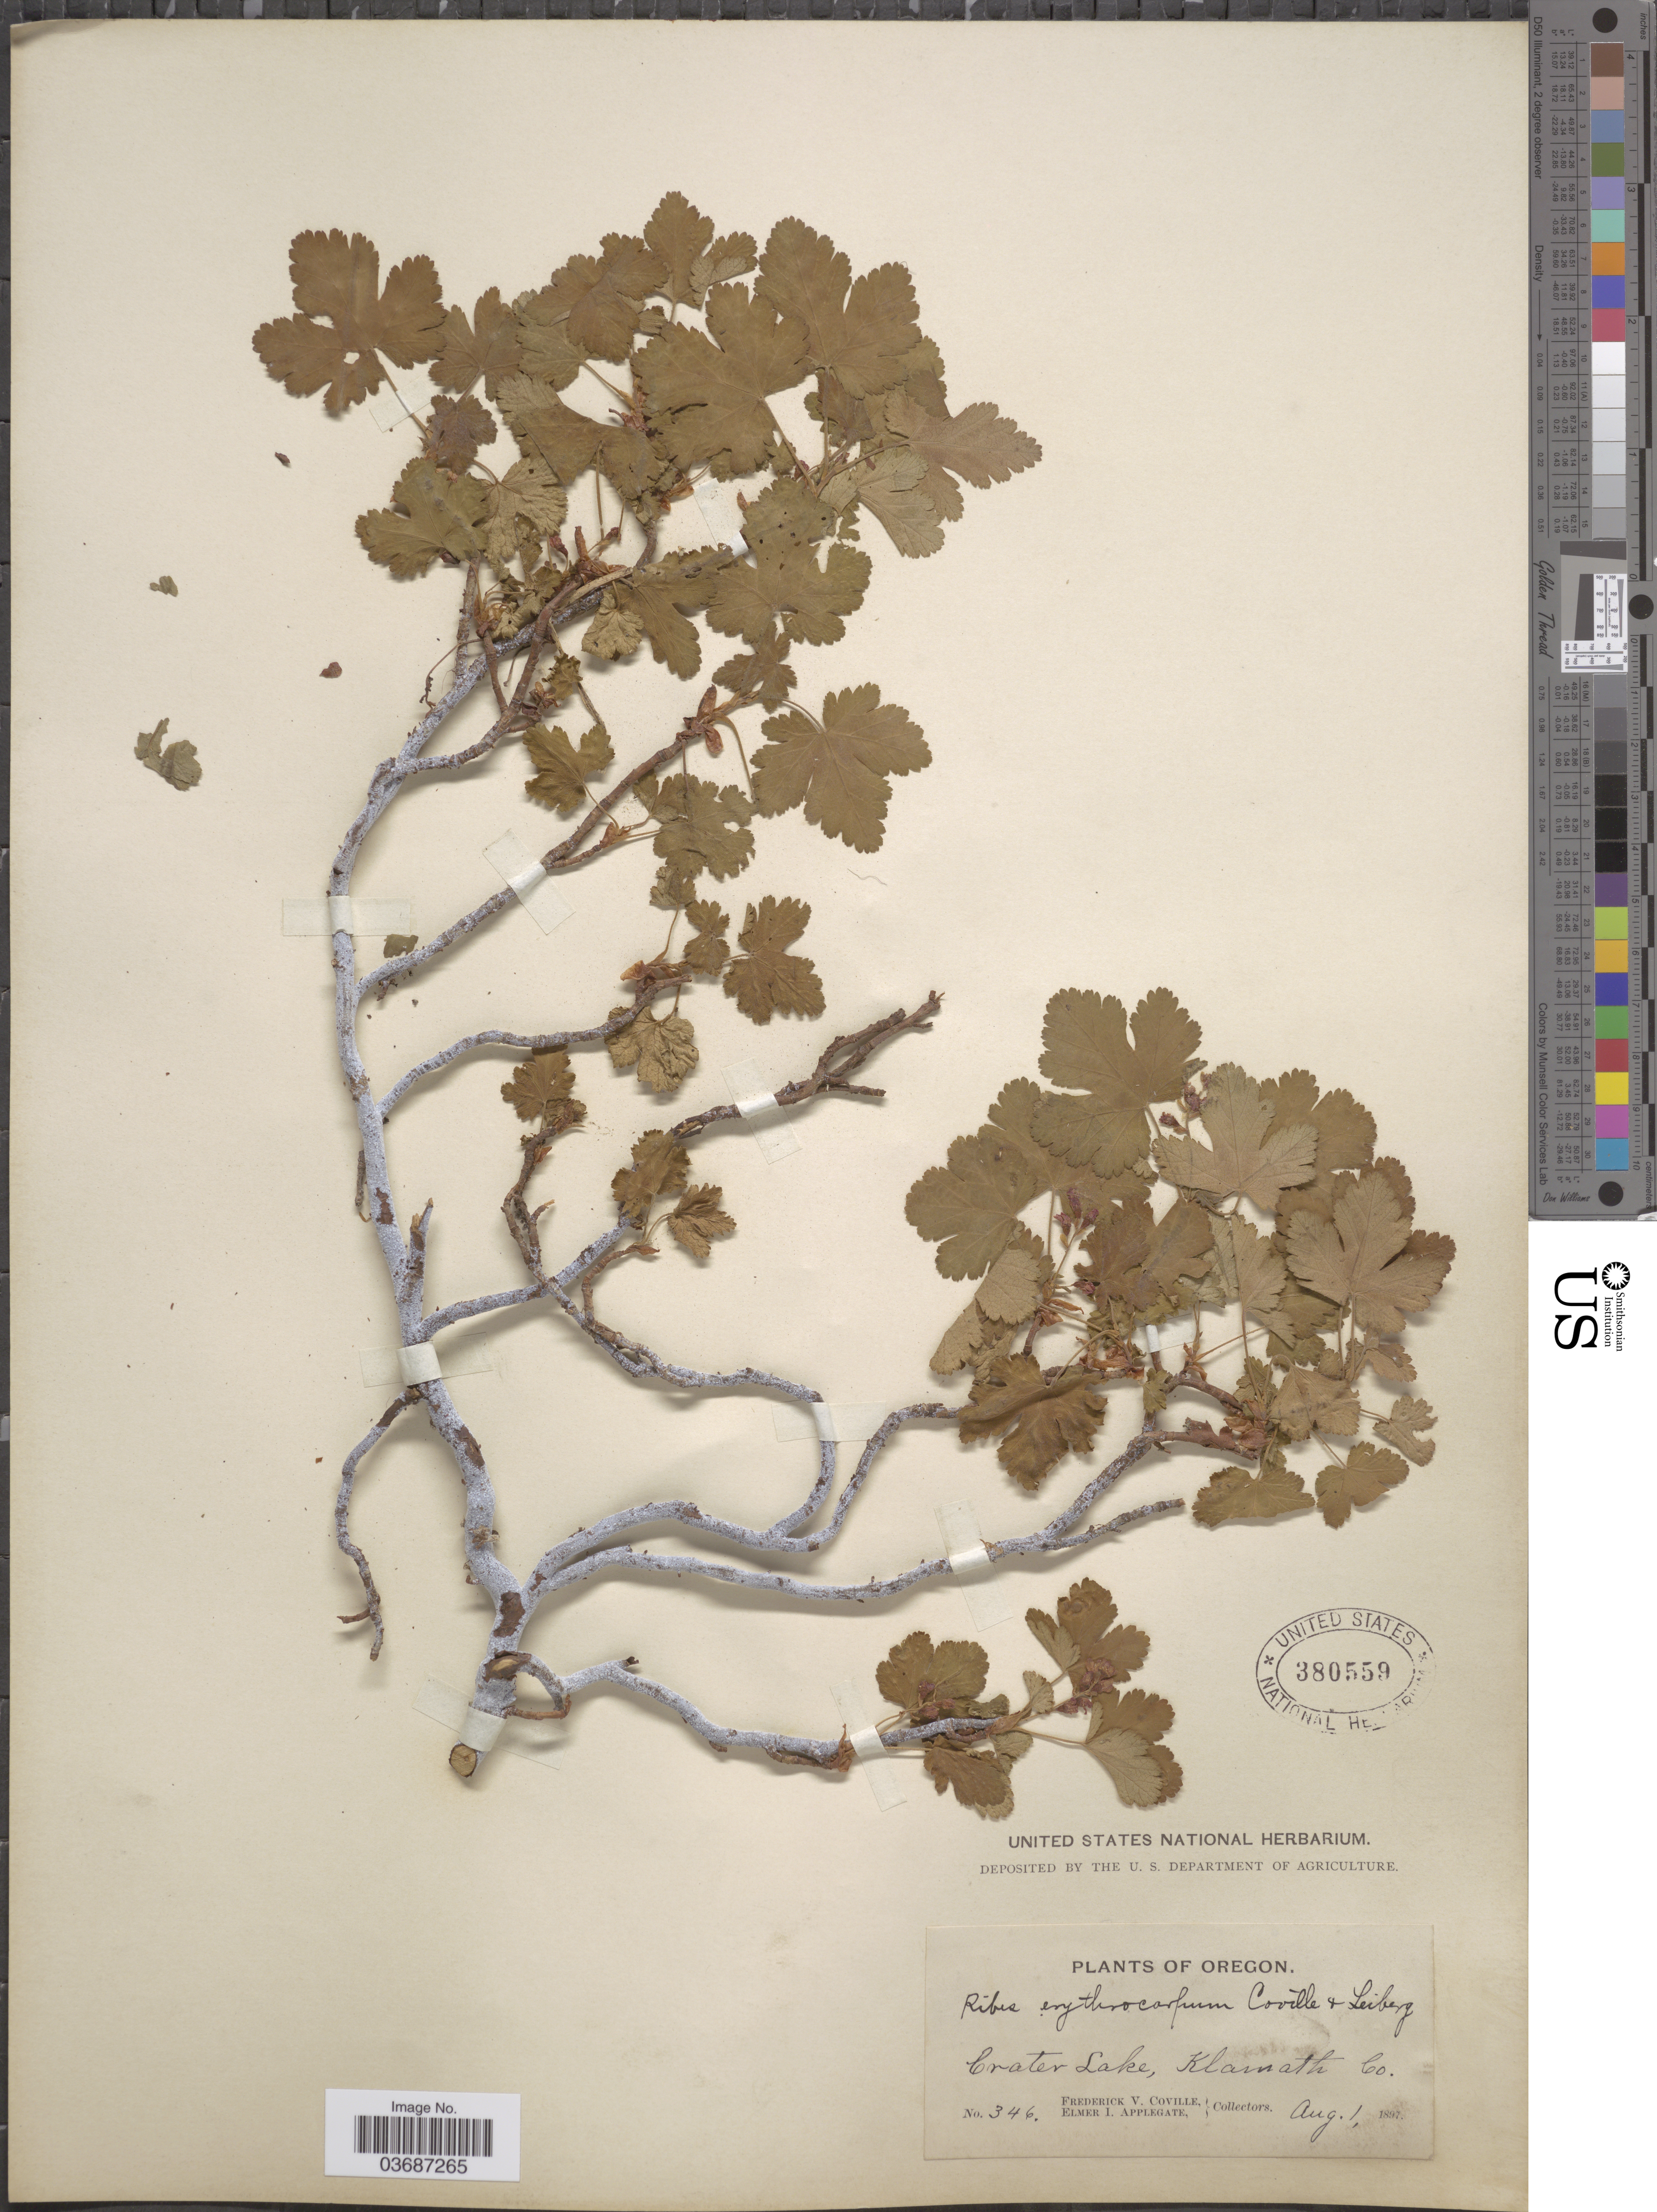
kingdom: Plantae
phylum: Tracheophyta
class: Magnoliopsida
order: Saxifragales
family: Grossulariaceae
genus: Ribes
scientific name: Ribes erythrocarpum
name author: Coville & Leiberg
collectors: F. V. Coville & E. I. Applegate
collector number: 346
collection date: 1897-08-01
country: United States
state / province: Oregon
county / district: Klamath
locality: Crater Lake, Klamath Co.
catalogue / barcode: US 380559